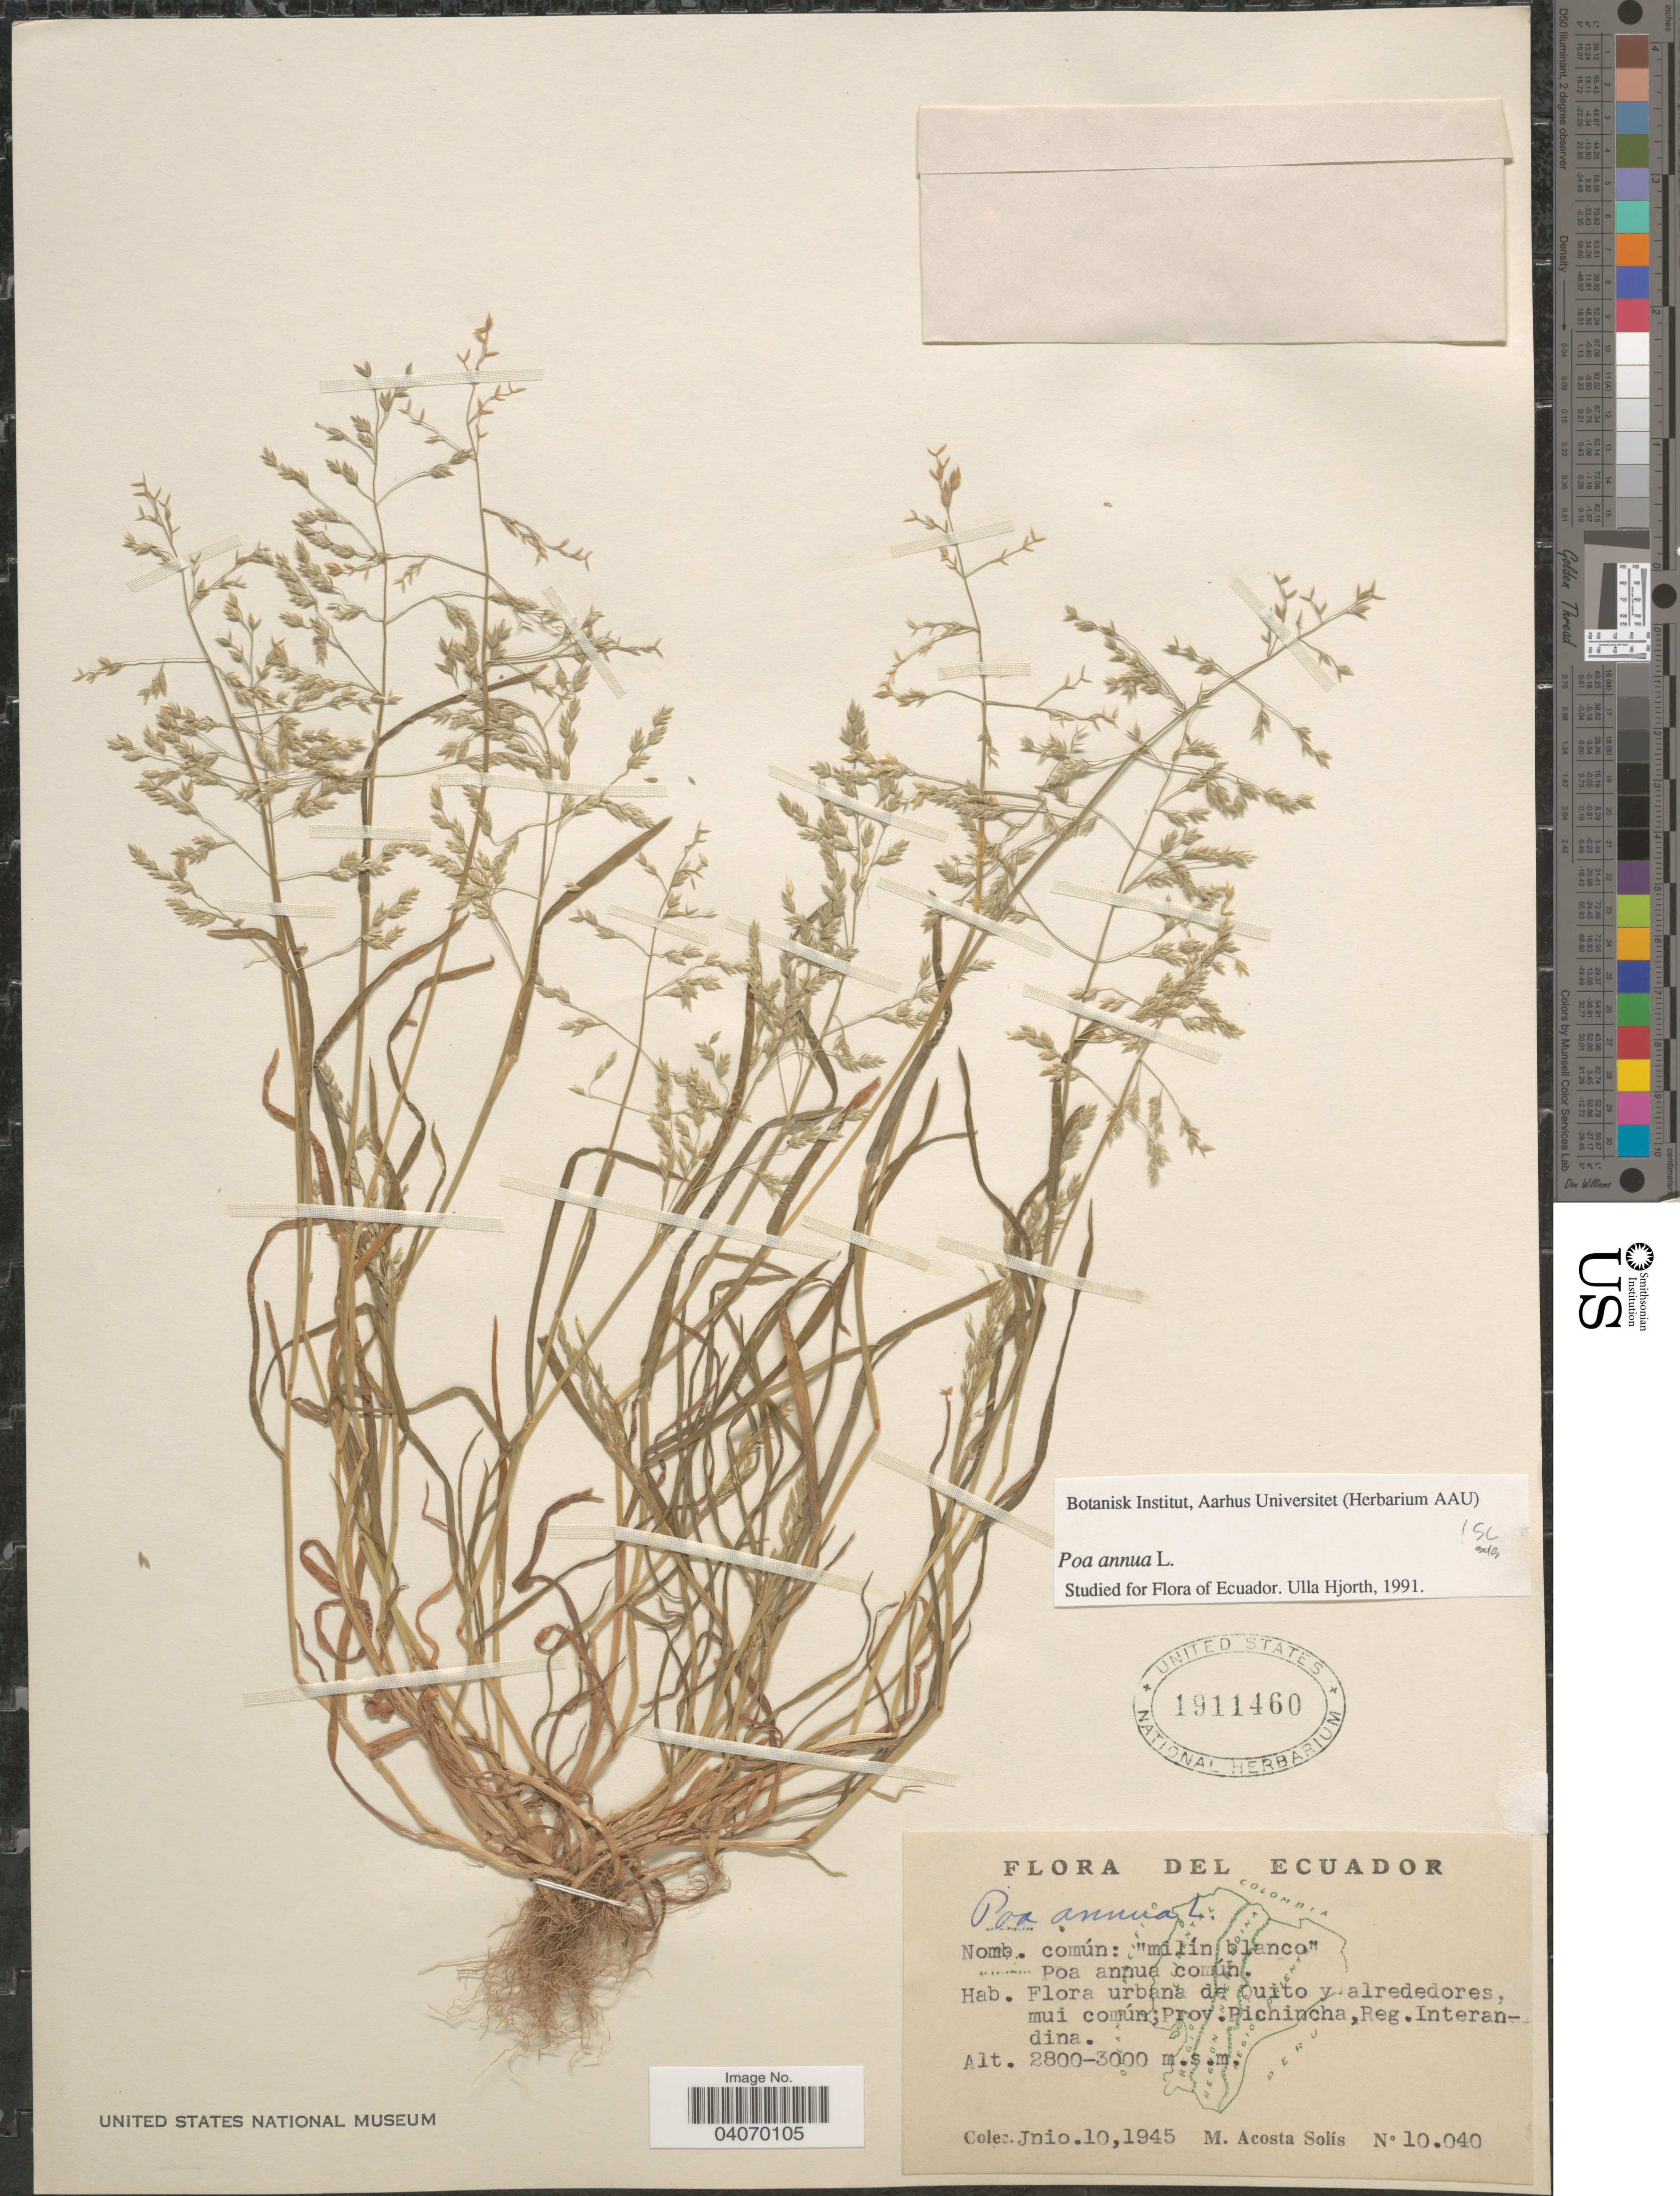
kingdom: Plantae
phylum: Tracheophyta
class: Liliopsida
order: Poales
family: Poaceae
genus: Poa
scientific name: Poa annua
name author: L.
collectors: M. Acosta Solis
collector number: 10040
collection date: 1945-06-10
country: Ecuador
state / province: Pichincha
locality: Flora urbana de Quito y alrededores, mui común; Reg. Interandina.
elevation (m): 2800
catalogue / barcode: US 1911460